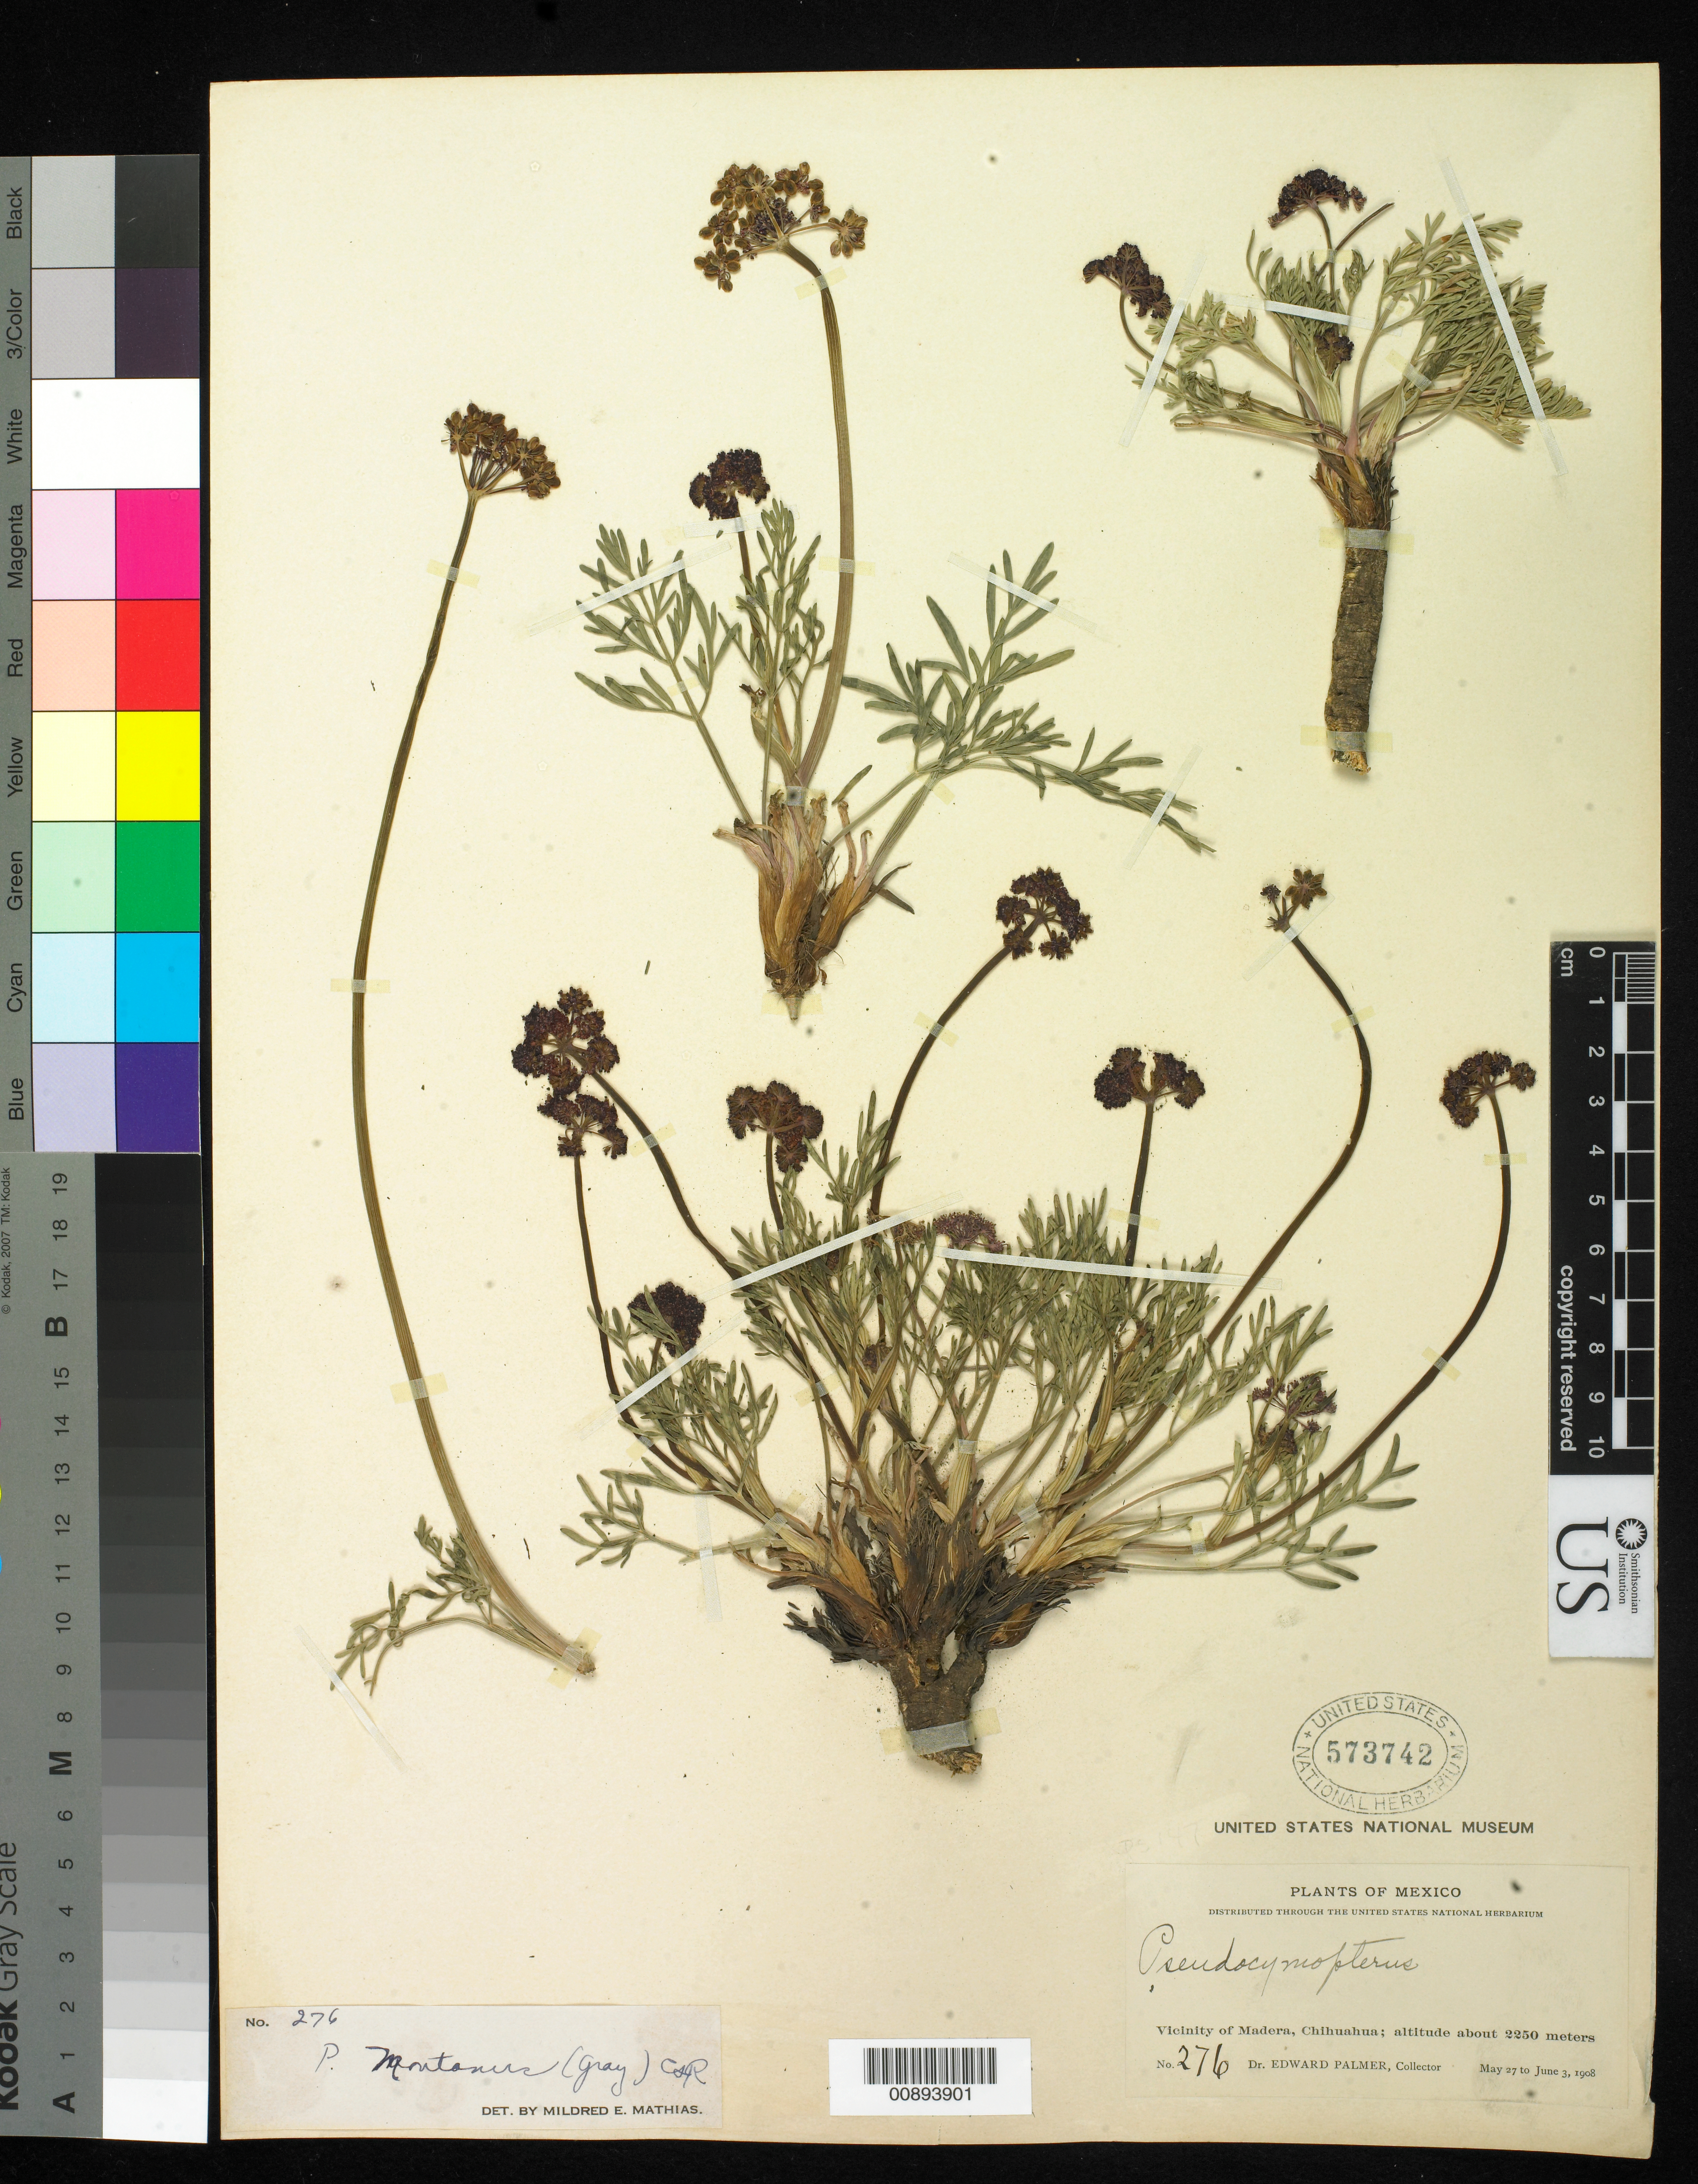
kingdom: Plantae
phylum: Tracheophyta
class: Magnoliopsida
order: Apiales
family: Apiaceae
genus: Pseudocymopterus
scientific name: Pseudocymopterus montanus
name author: (A. Gray) J.M. Coult. & Rose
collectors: E. Palmer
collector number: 276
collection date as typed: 27 May 1908 to 03 Jun 1908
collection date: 1908-05-27/1908-06-03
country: Mexico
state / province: Chihuahua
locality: Vicinity of Madera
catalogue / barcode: US 573742